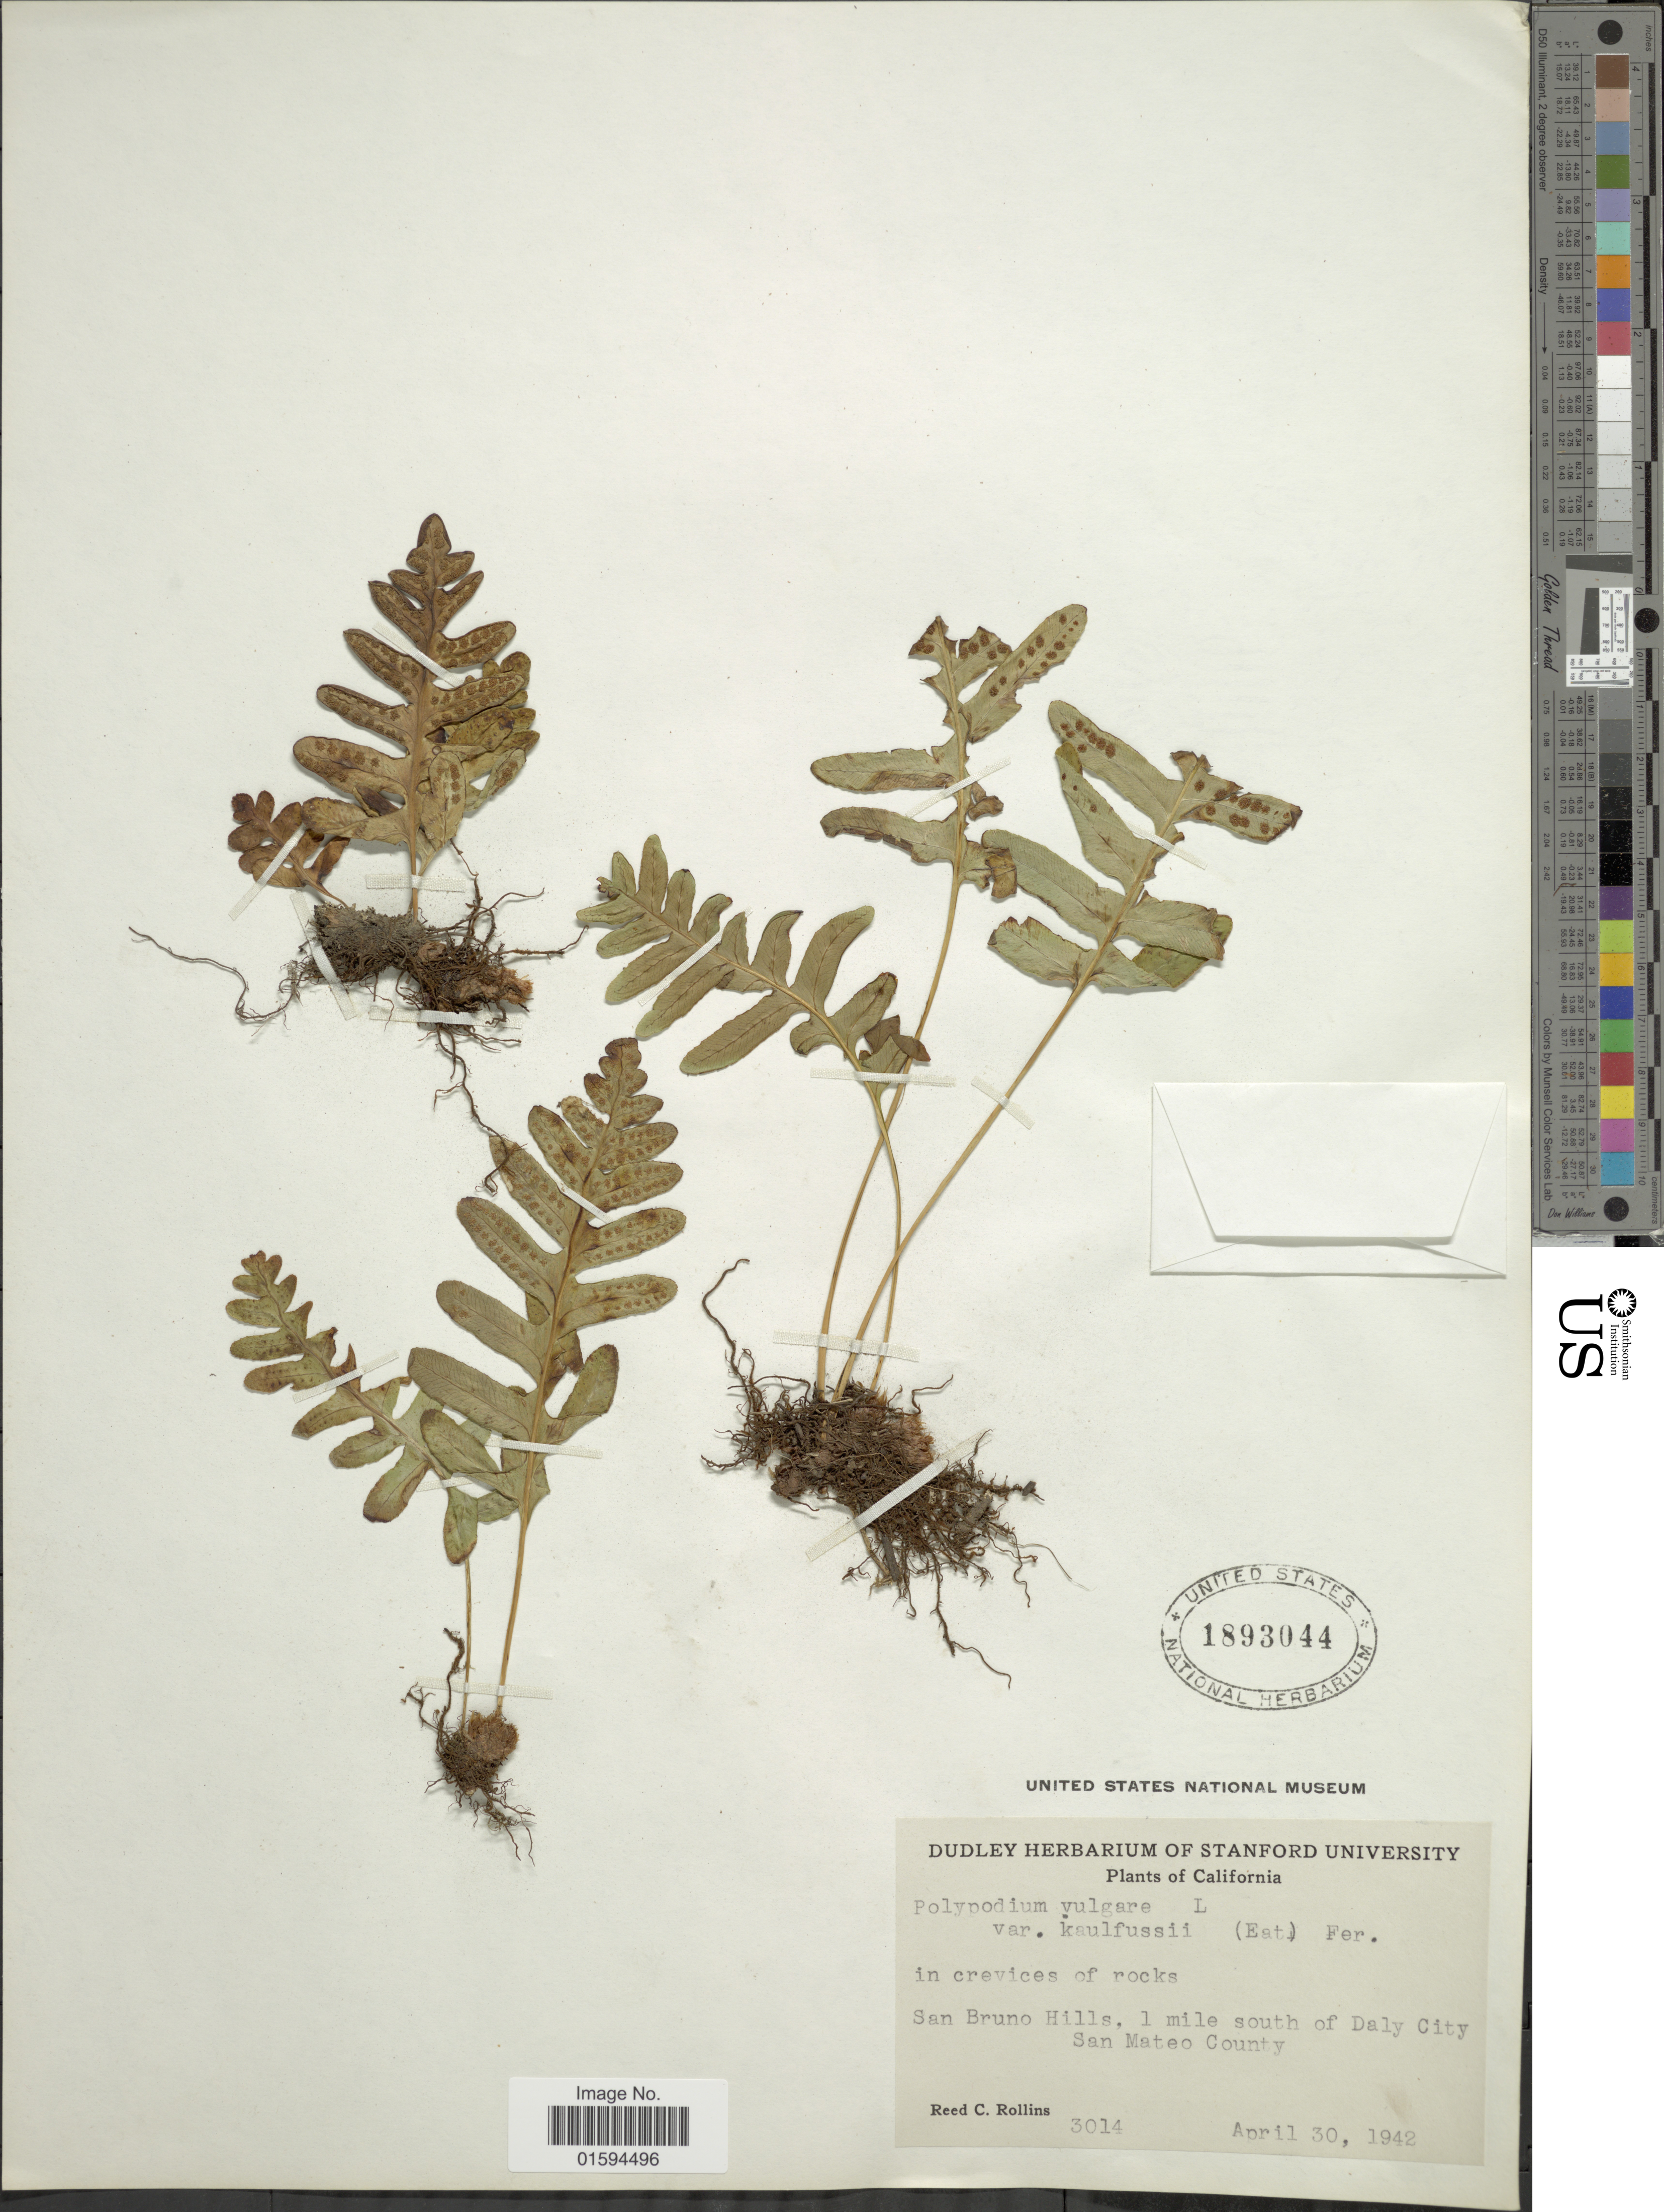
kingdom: Plantae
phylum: Tracheophyta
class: Polypodiopsida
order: Polypodiales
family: Polypodiaceae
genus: Polypodium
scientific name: Polypodium californicum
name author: Kaulf.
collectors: R. C. Rollins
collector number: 3014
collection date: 1942-04-30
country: United States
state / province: California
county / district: San Mateo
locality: In crevices of rocks, San Bruno Hills, 1 mile south of Daly City San Mateo County.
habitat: in crevice of rocks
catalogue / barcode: US 1893044